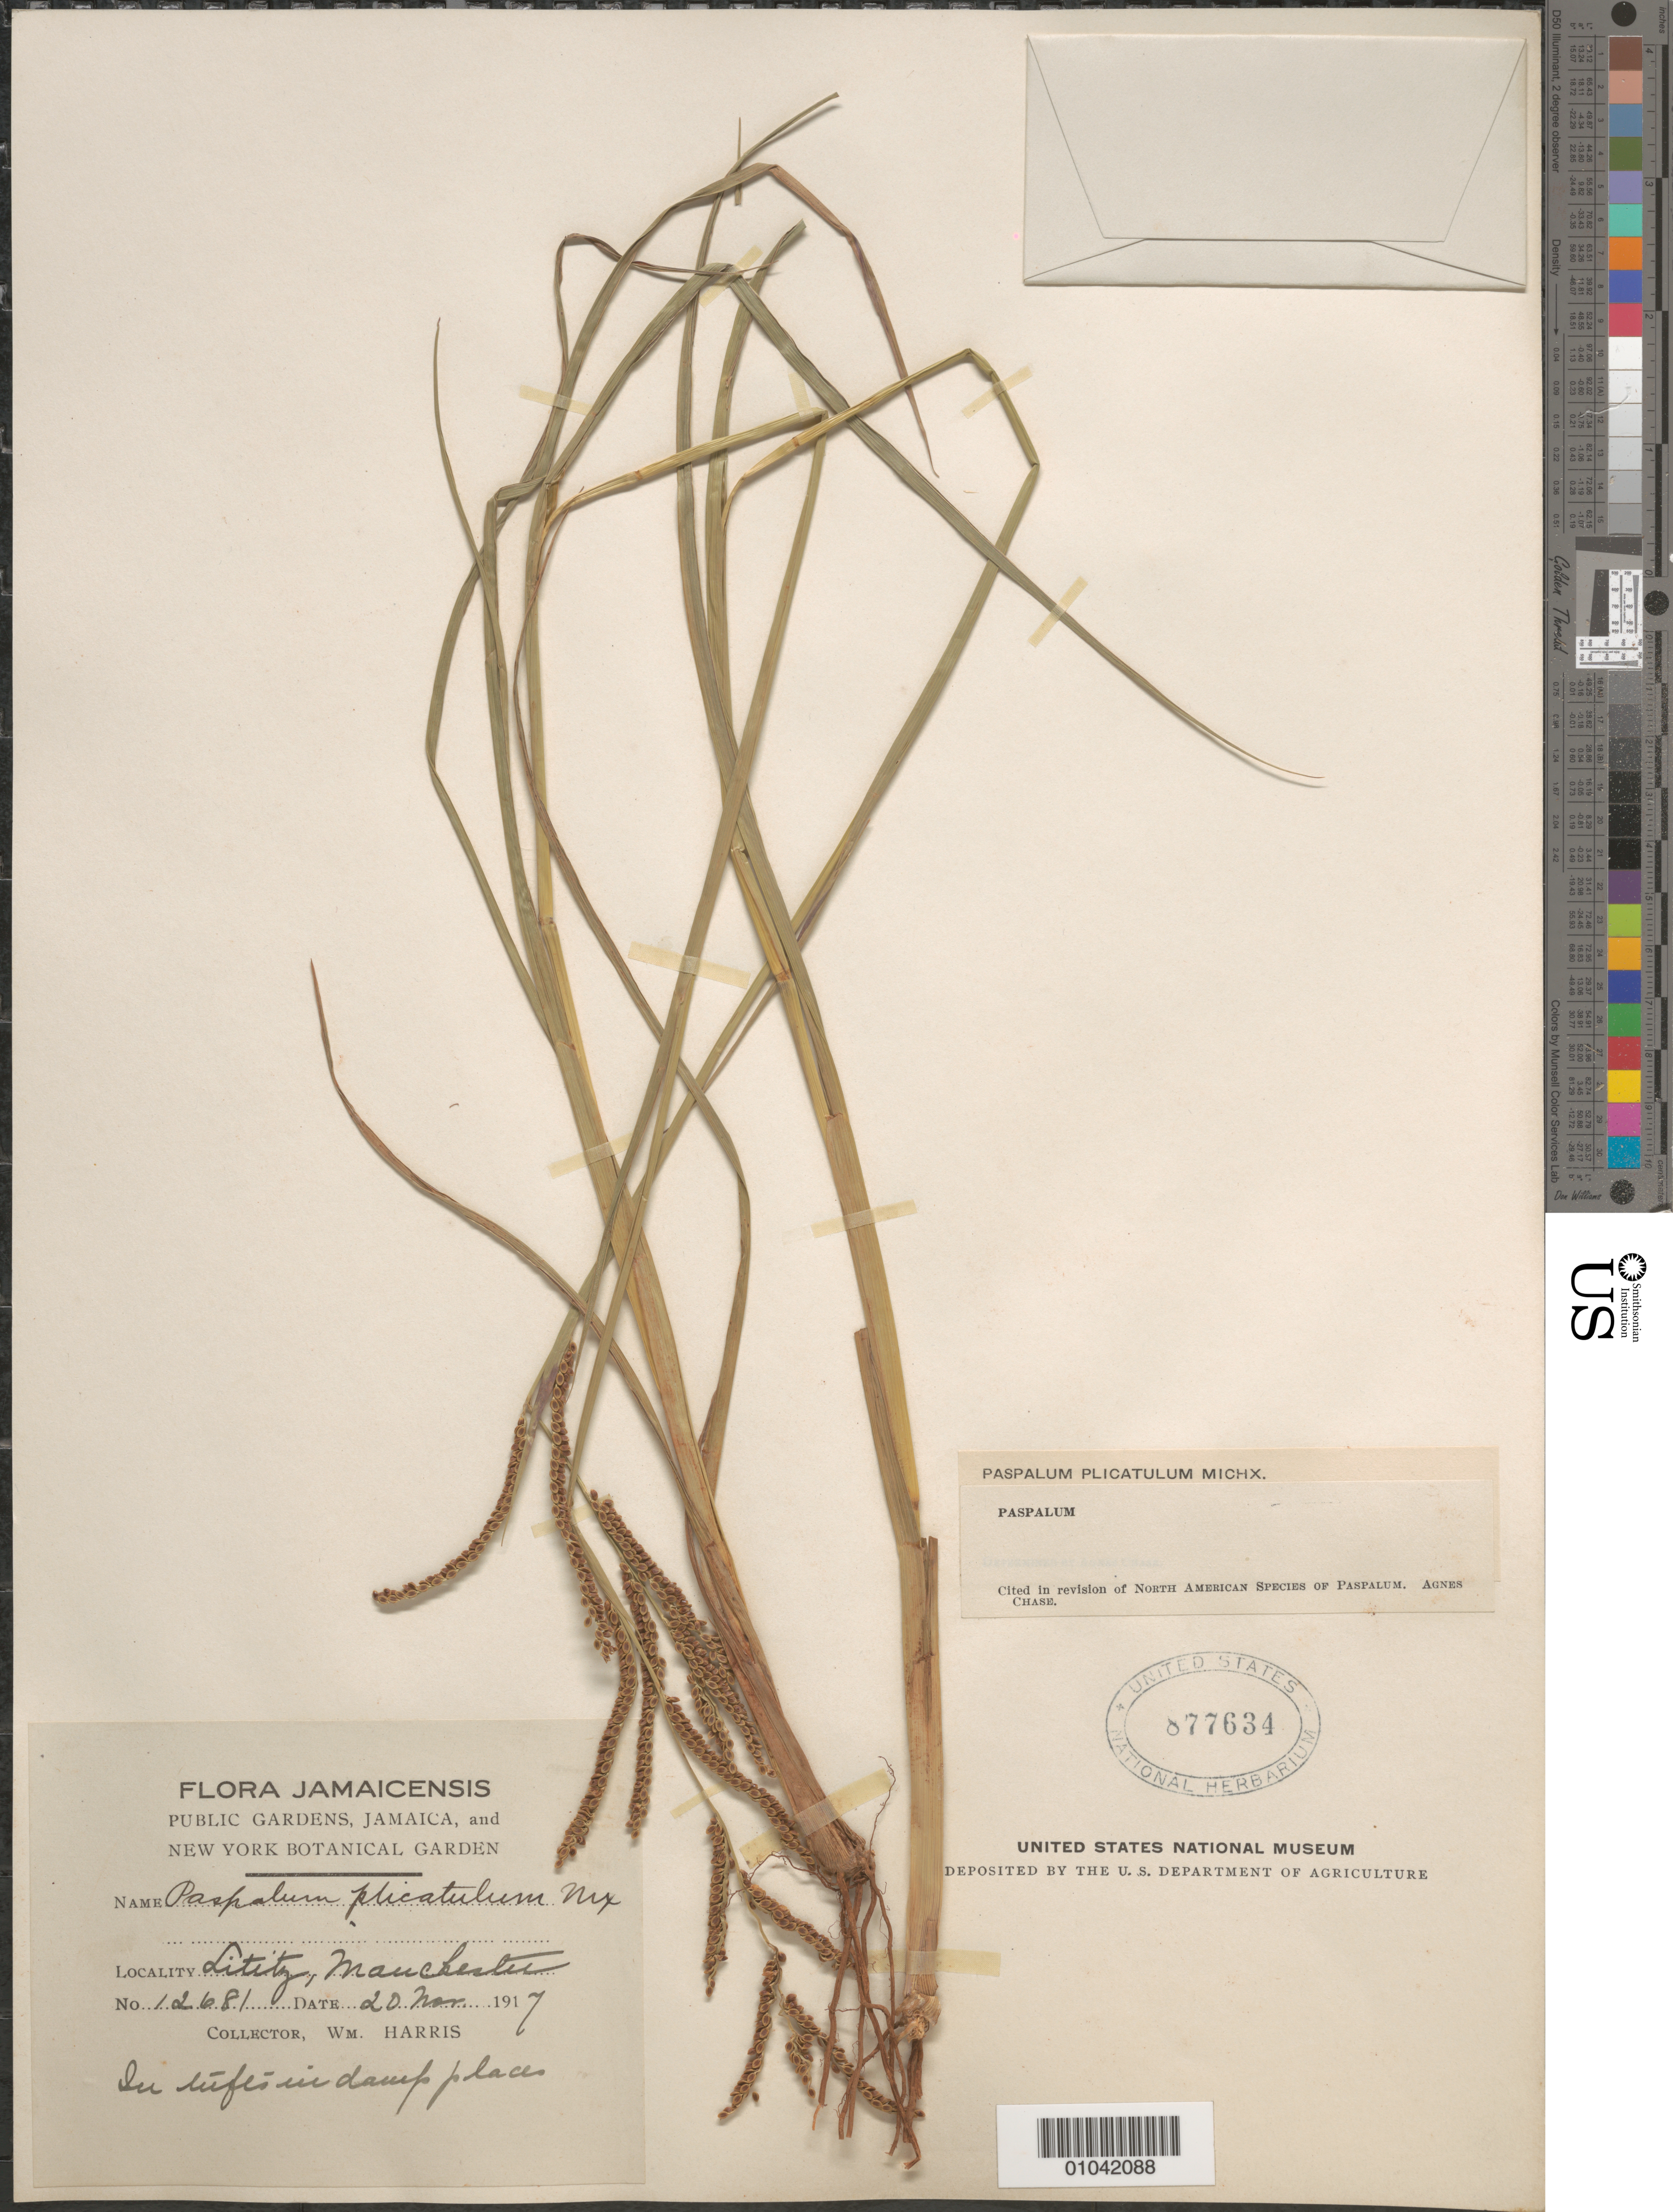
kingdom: Plantae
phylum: Tracheophyta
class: Liliopsida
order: Poales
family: Poaceae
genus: Paspalum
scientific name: Paspalum plicatulum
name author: Michx.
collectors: W. Harris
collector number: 12681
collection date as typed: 20 Mar 1917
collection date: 1917-03-20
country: Jamaica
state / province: Manchester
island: Jamaica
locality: Lititz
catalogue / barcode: US 877634